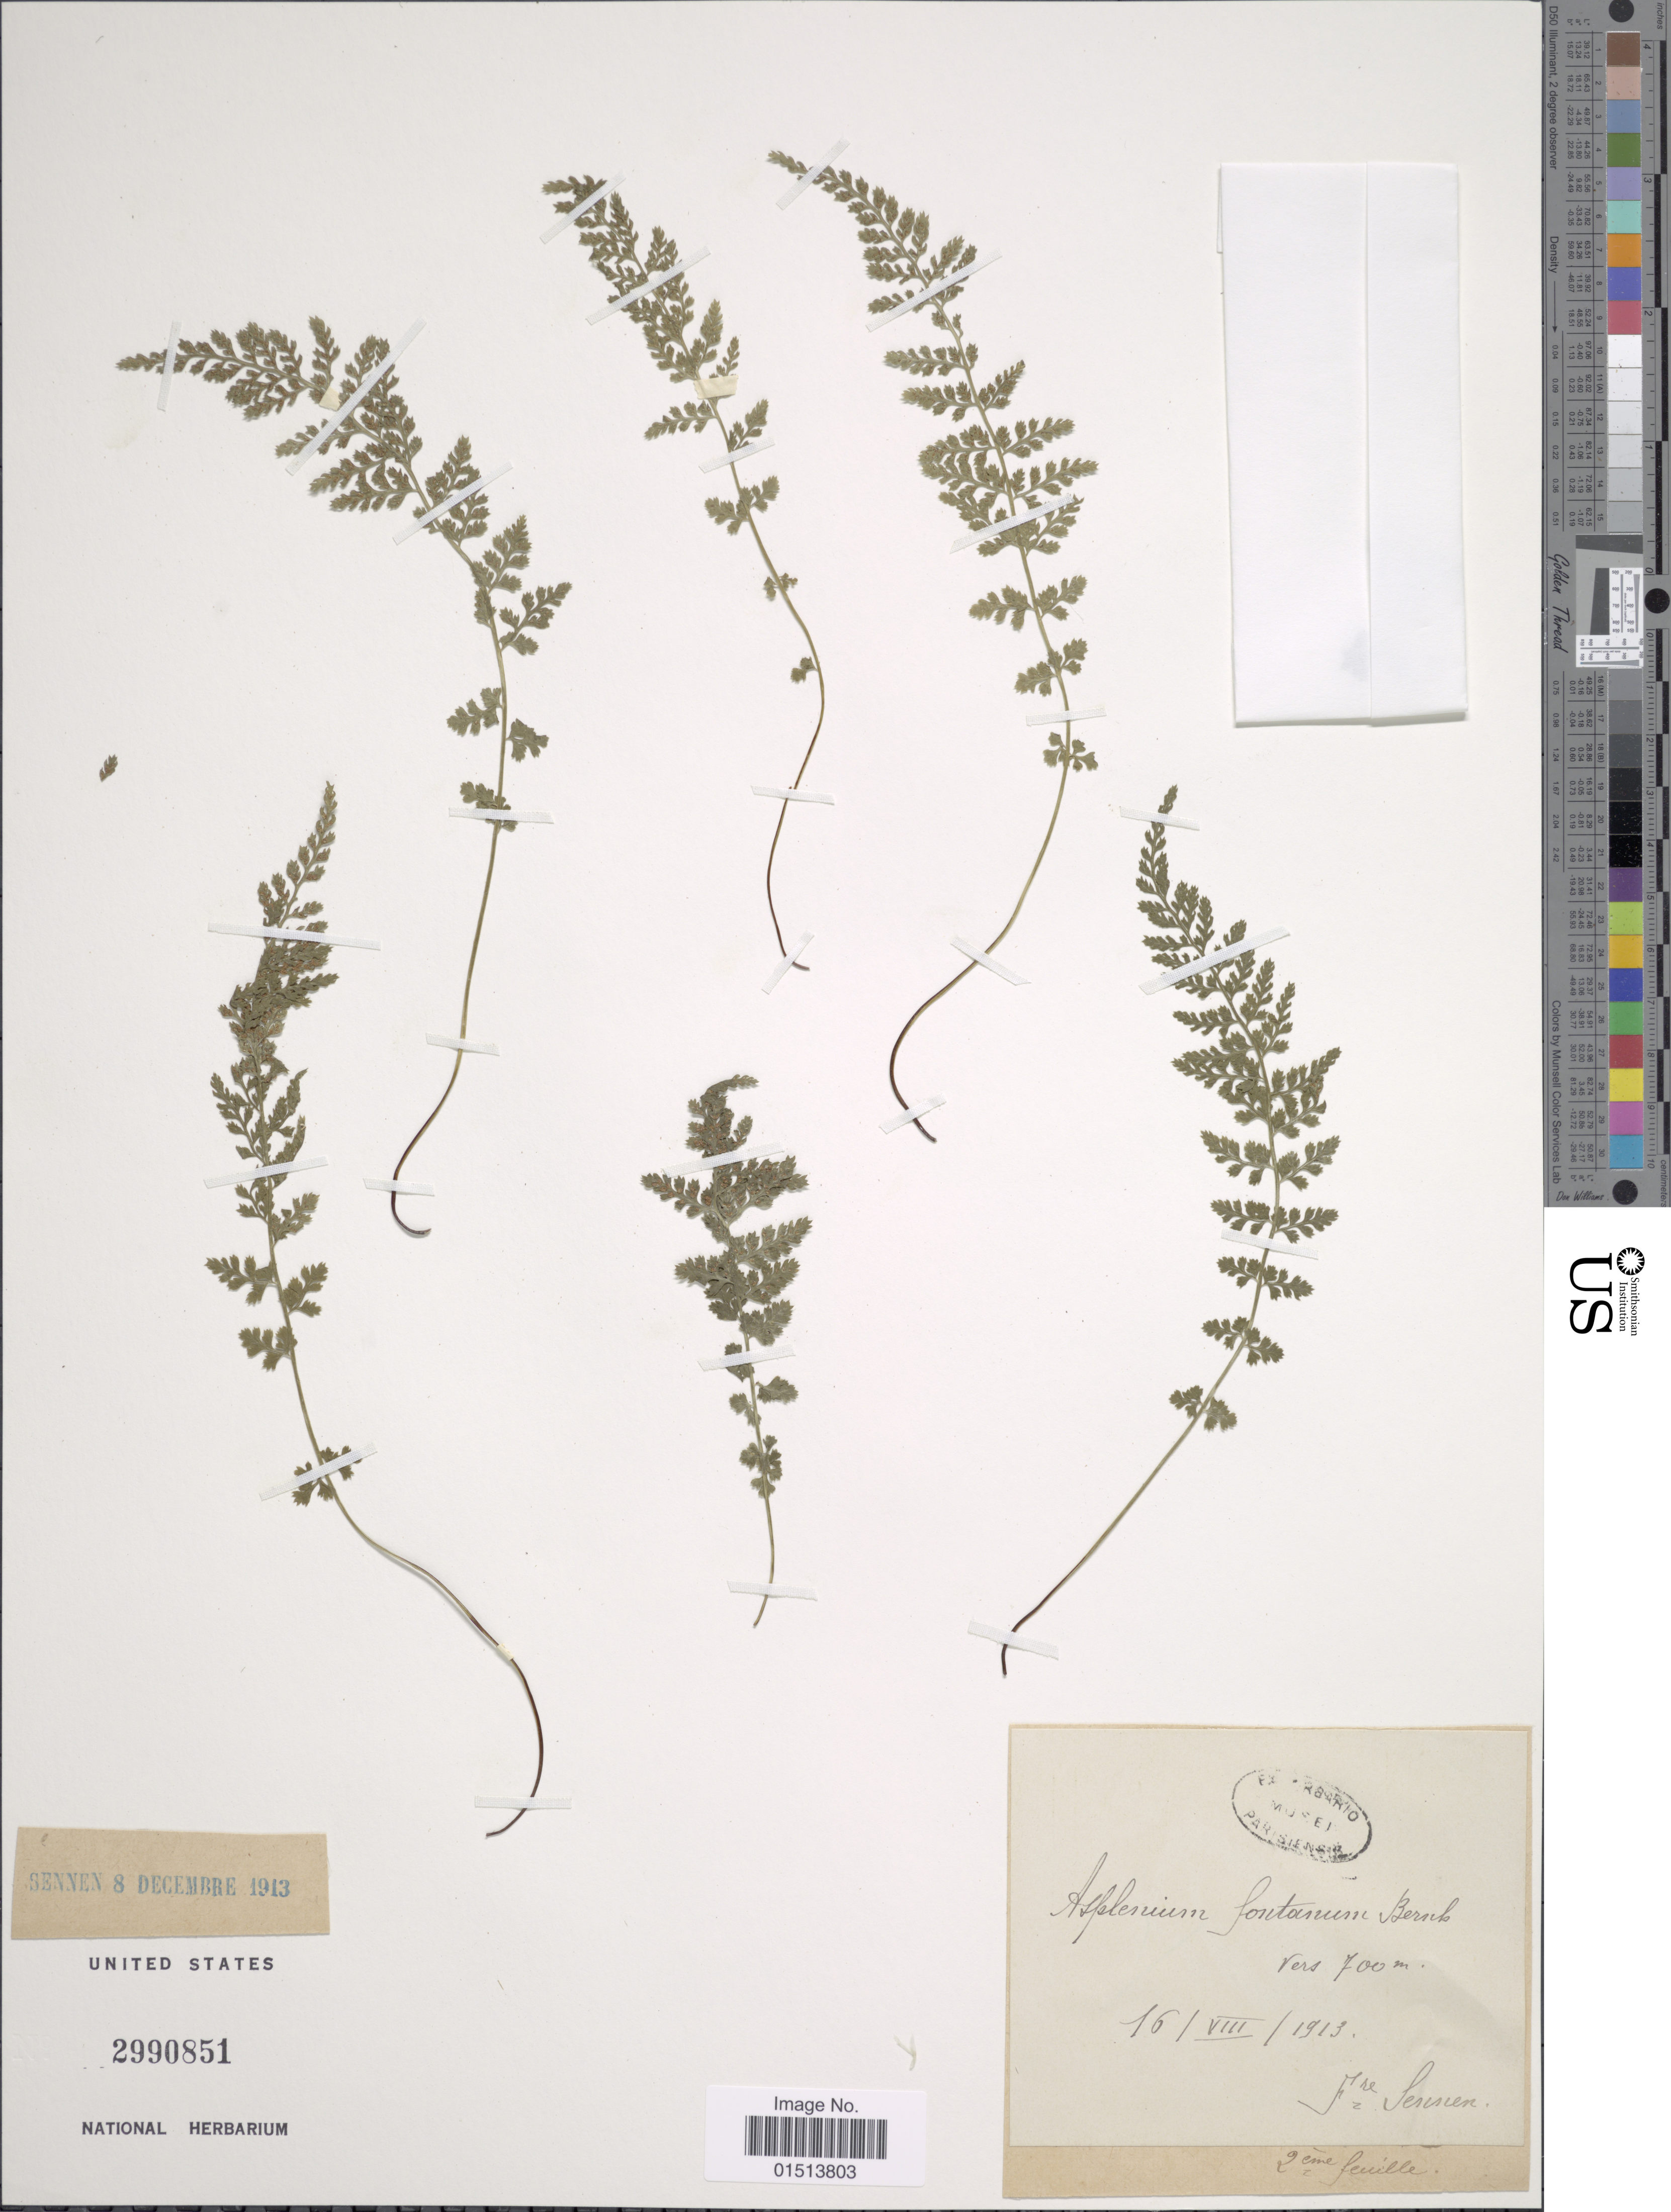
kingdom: Plantae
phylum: Tracheophyta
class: Polypodiopsida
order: Polypodiales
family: Aspleniaceae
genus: Asplenium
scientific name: Asplenium fontanum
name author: (L.) Bernh.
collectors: E. Sennen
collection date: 1913-08-16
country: Spain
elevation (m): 700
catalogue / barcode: US 2990851